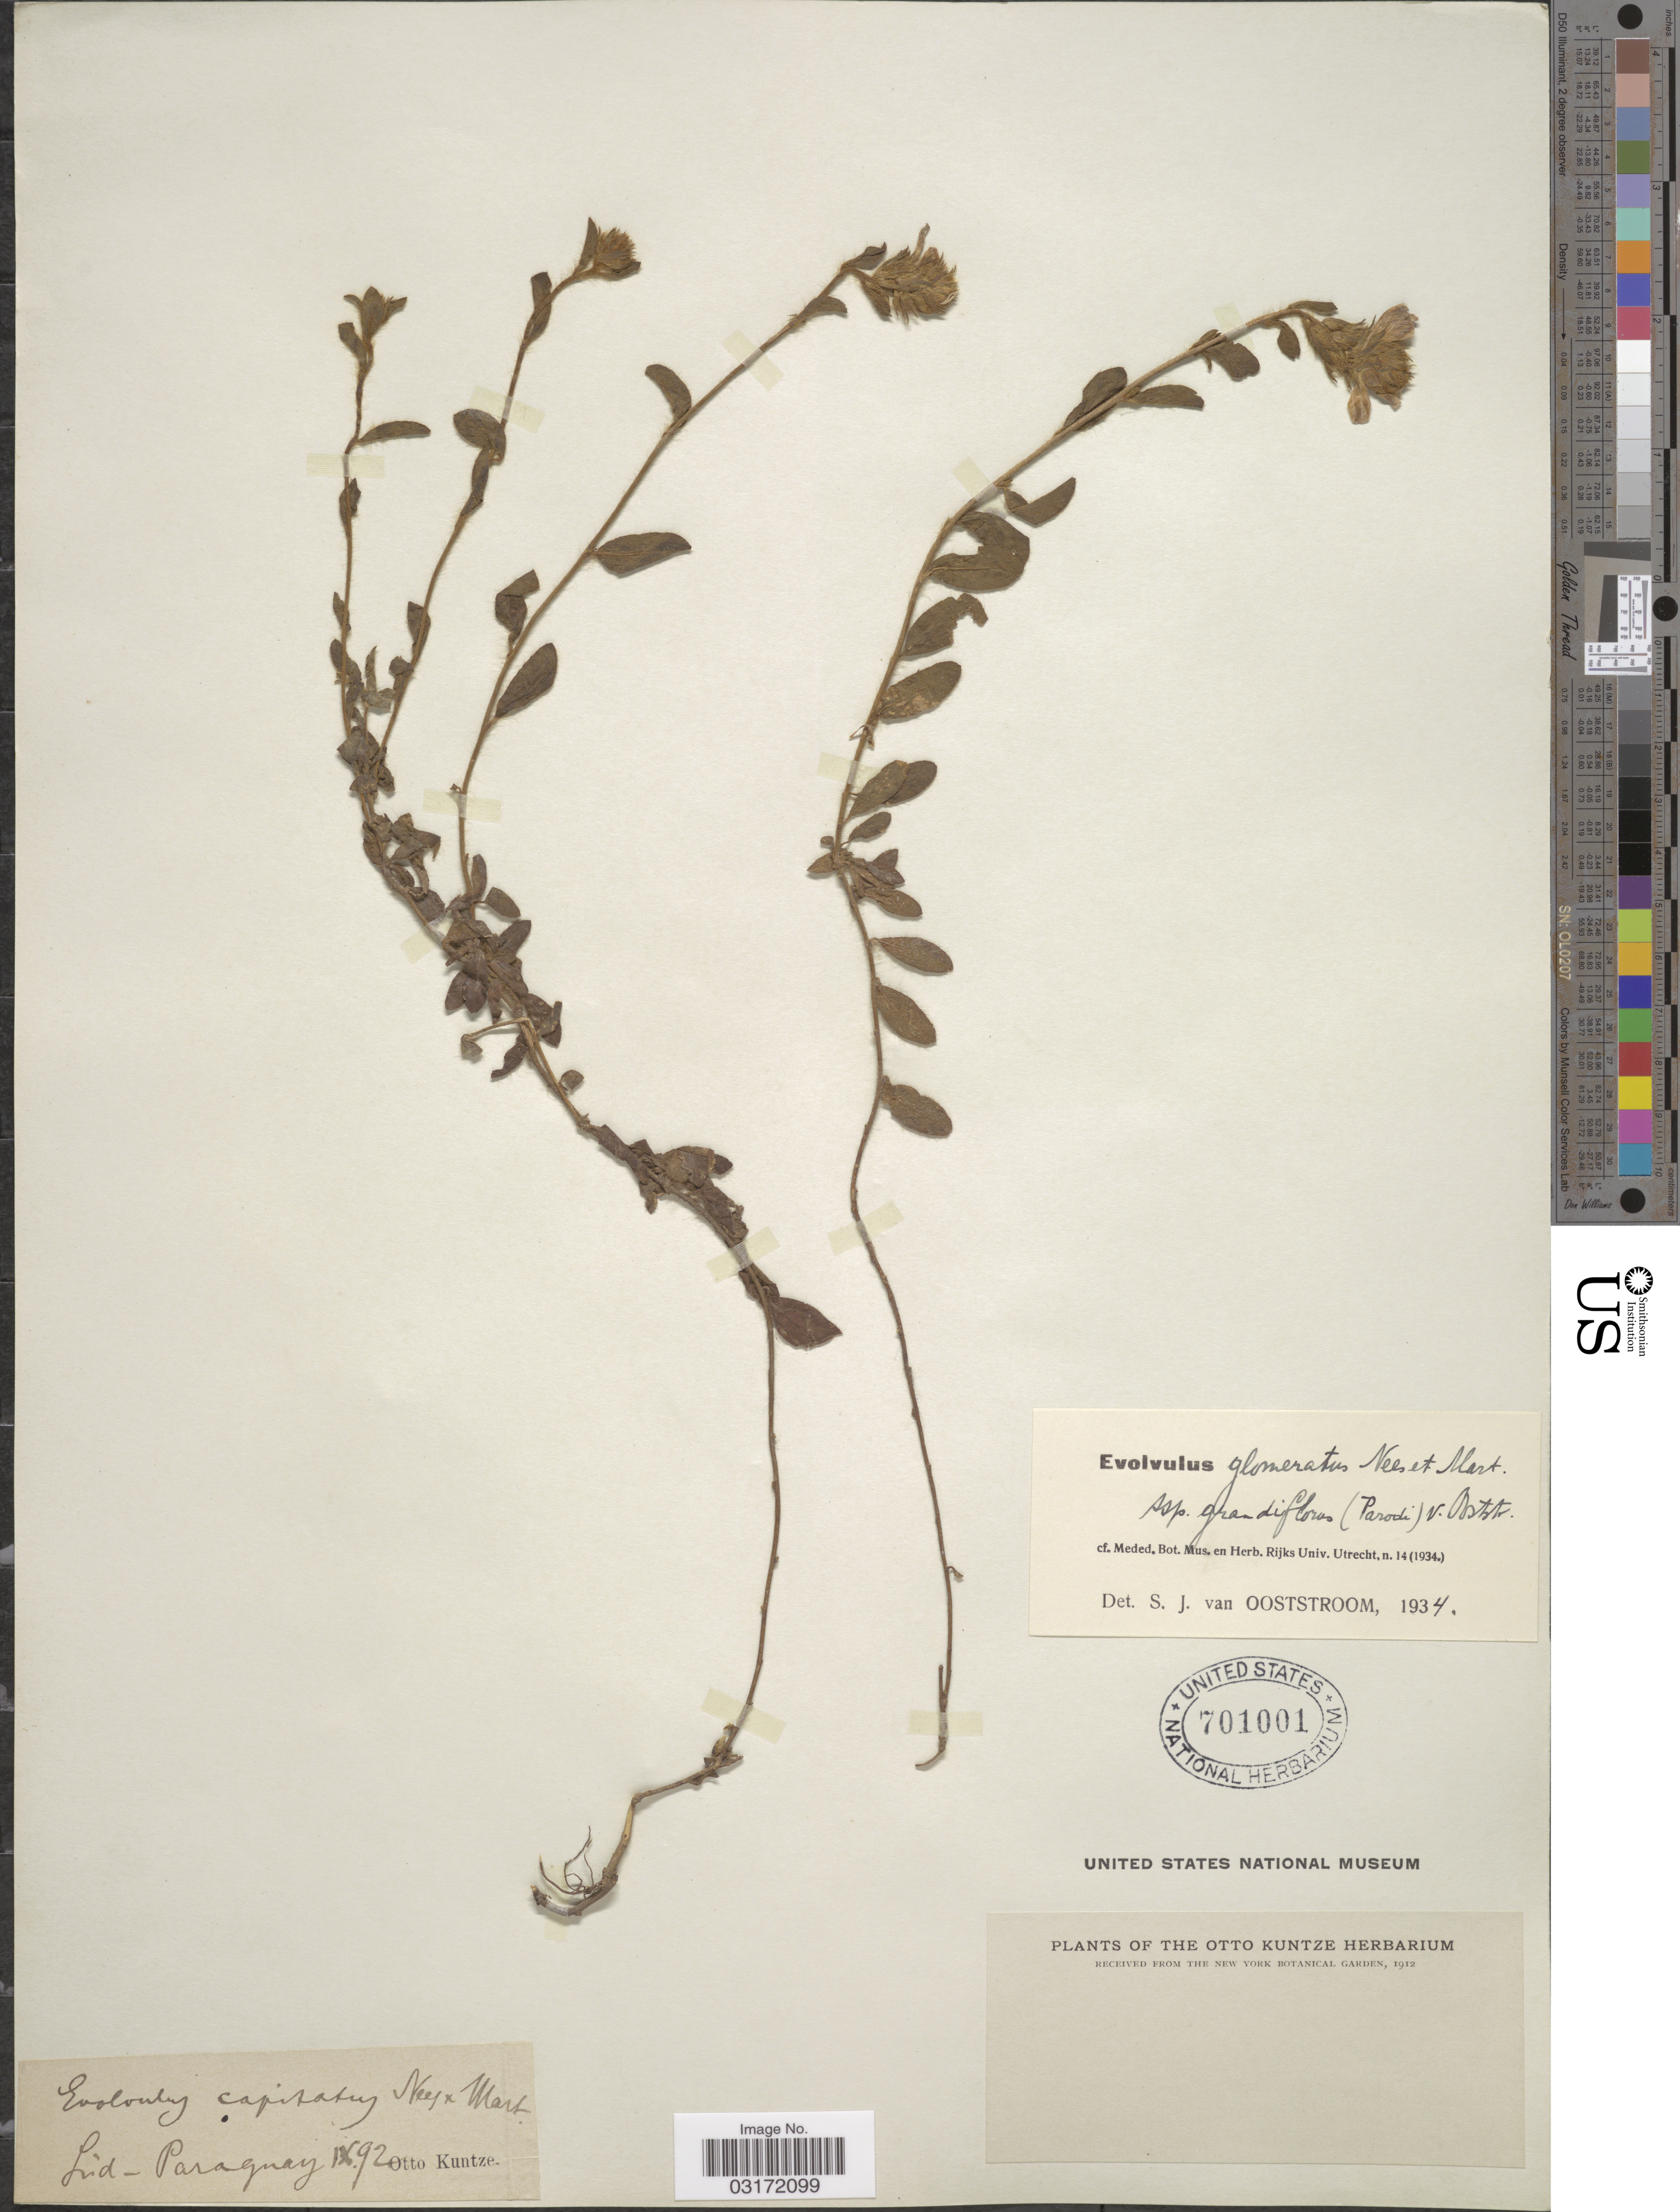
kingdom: Plantae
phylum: Tracheophyta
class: Magnoliopsida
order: Solanales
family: Convolvulaceae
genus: Evolvulus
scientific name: Evolvulus glomeratus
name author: Nees & Mart.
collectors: C.E.O. Kuntze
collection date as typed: Transcribed d/m/y: /9/92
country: Paraguay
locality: Süd-Paraguay.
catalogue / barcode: US 701001